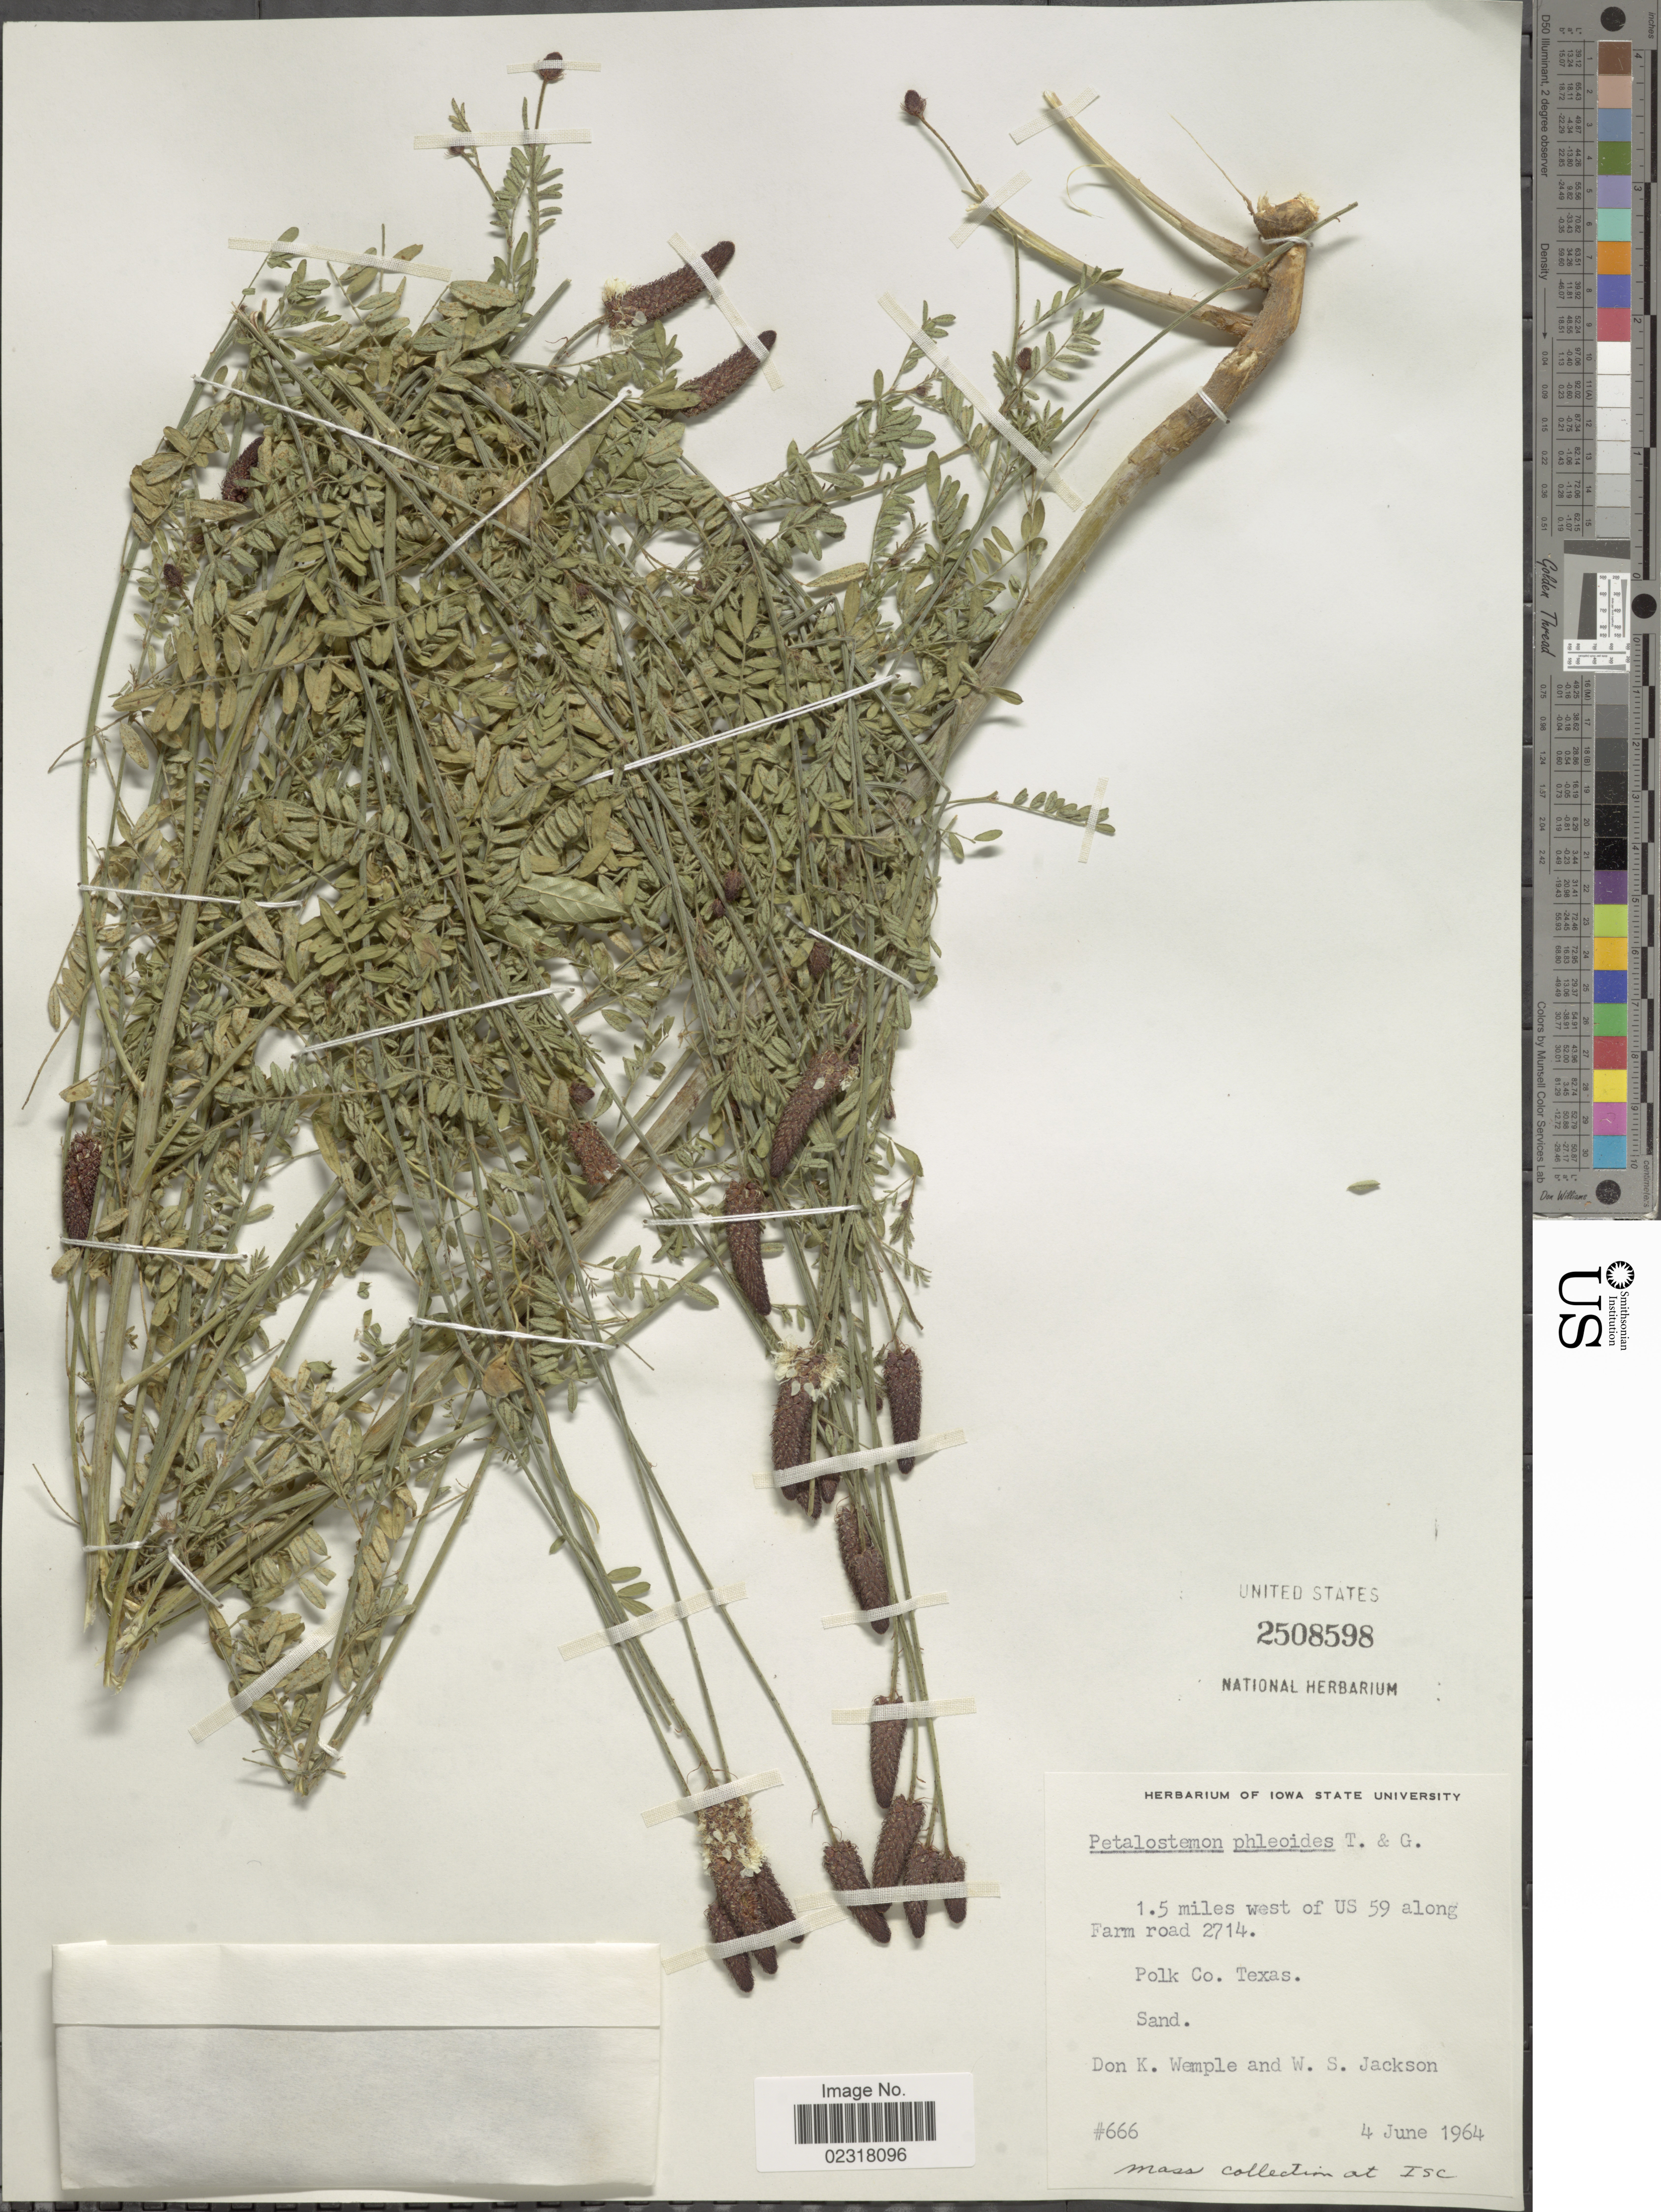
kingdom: Plantae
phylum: Tracheophyta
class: Magnoliopsida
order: Fabales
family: Fabaceae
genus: Dalea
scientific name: Dalea phleoides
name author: (Torr. & A. Gray) Shinners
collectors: D. Wemple & W. Jackson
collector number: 666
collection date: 1964-06-04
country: United States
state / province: Texas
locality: Pol Co., 1.5 miles west of US 59 along Farm road 2714.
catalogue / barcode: US 2508598